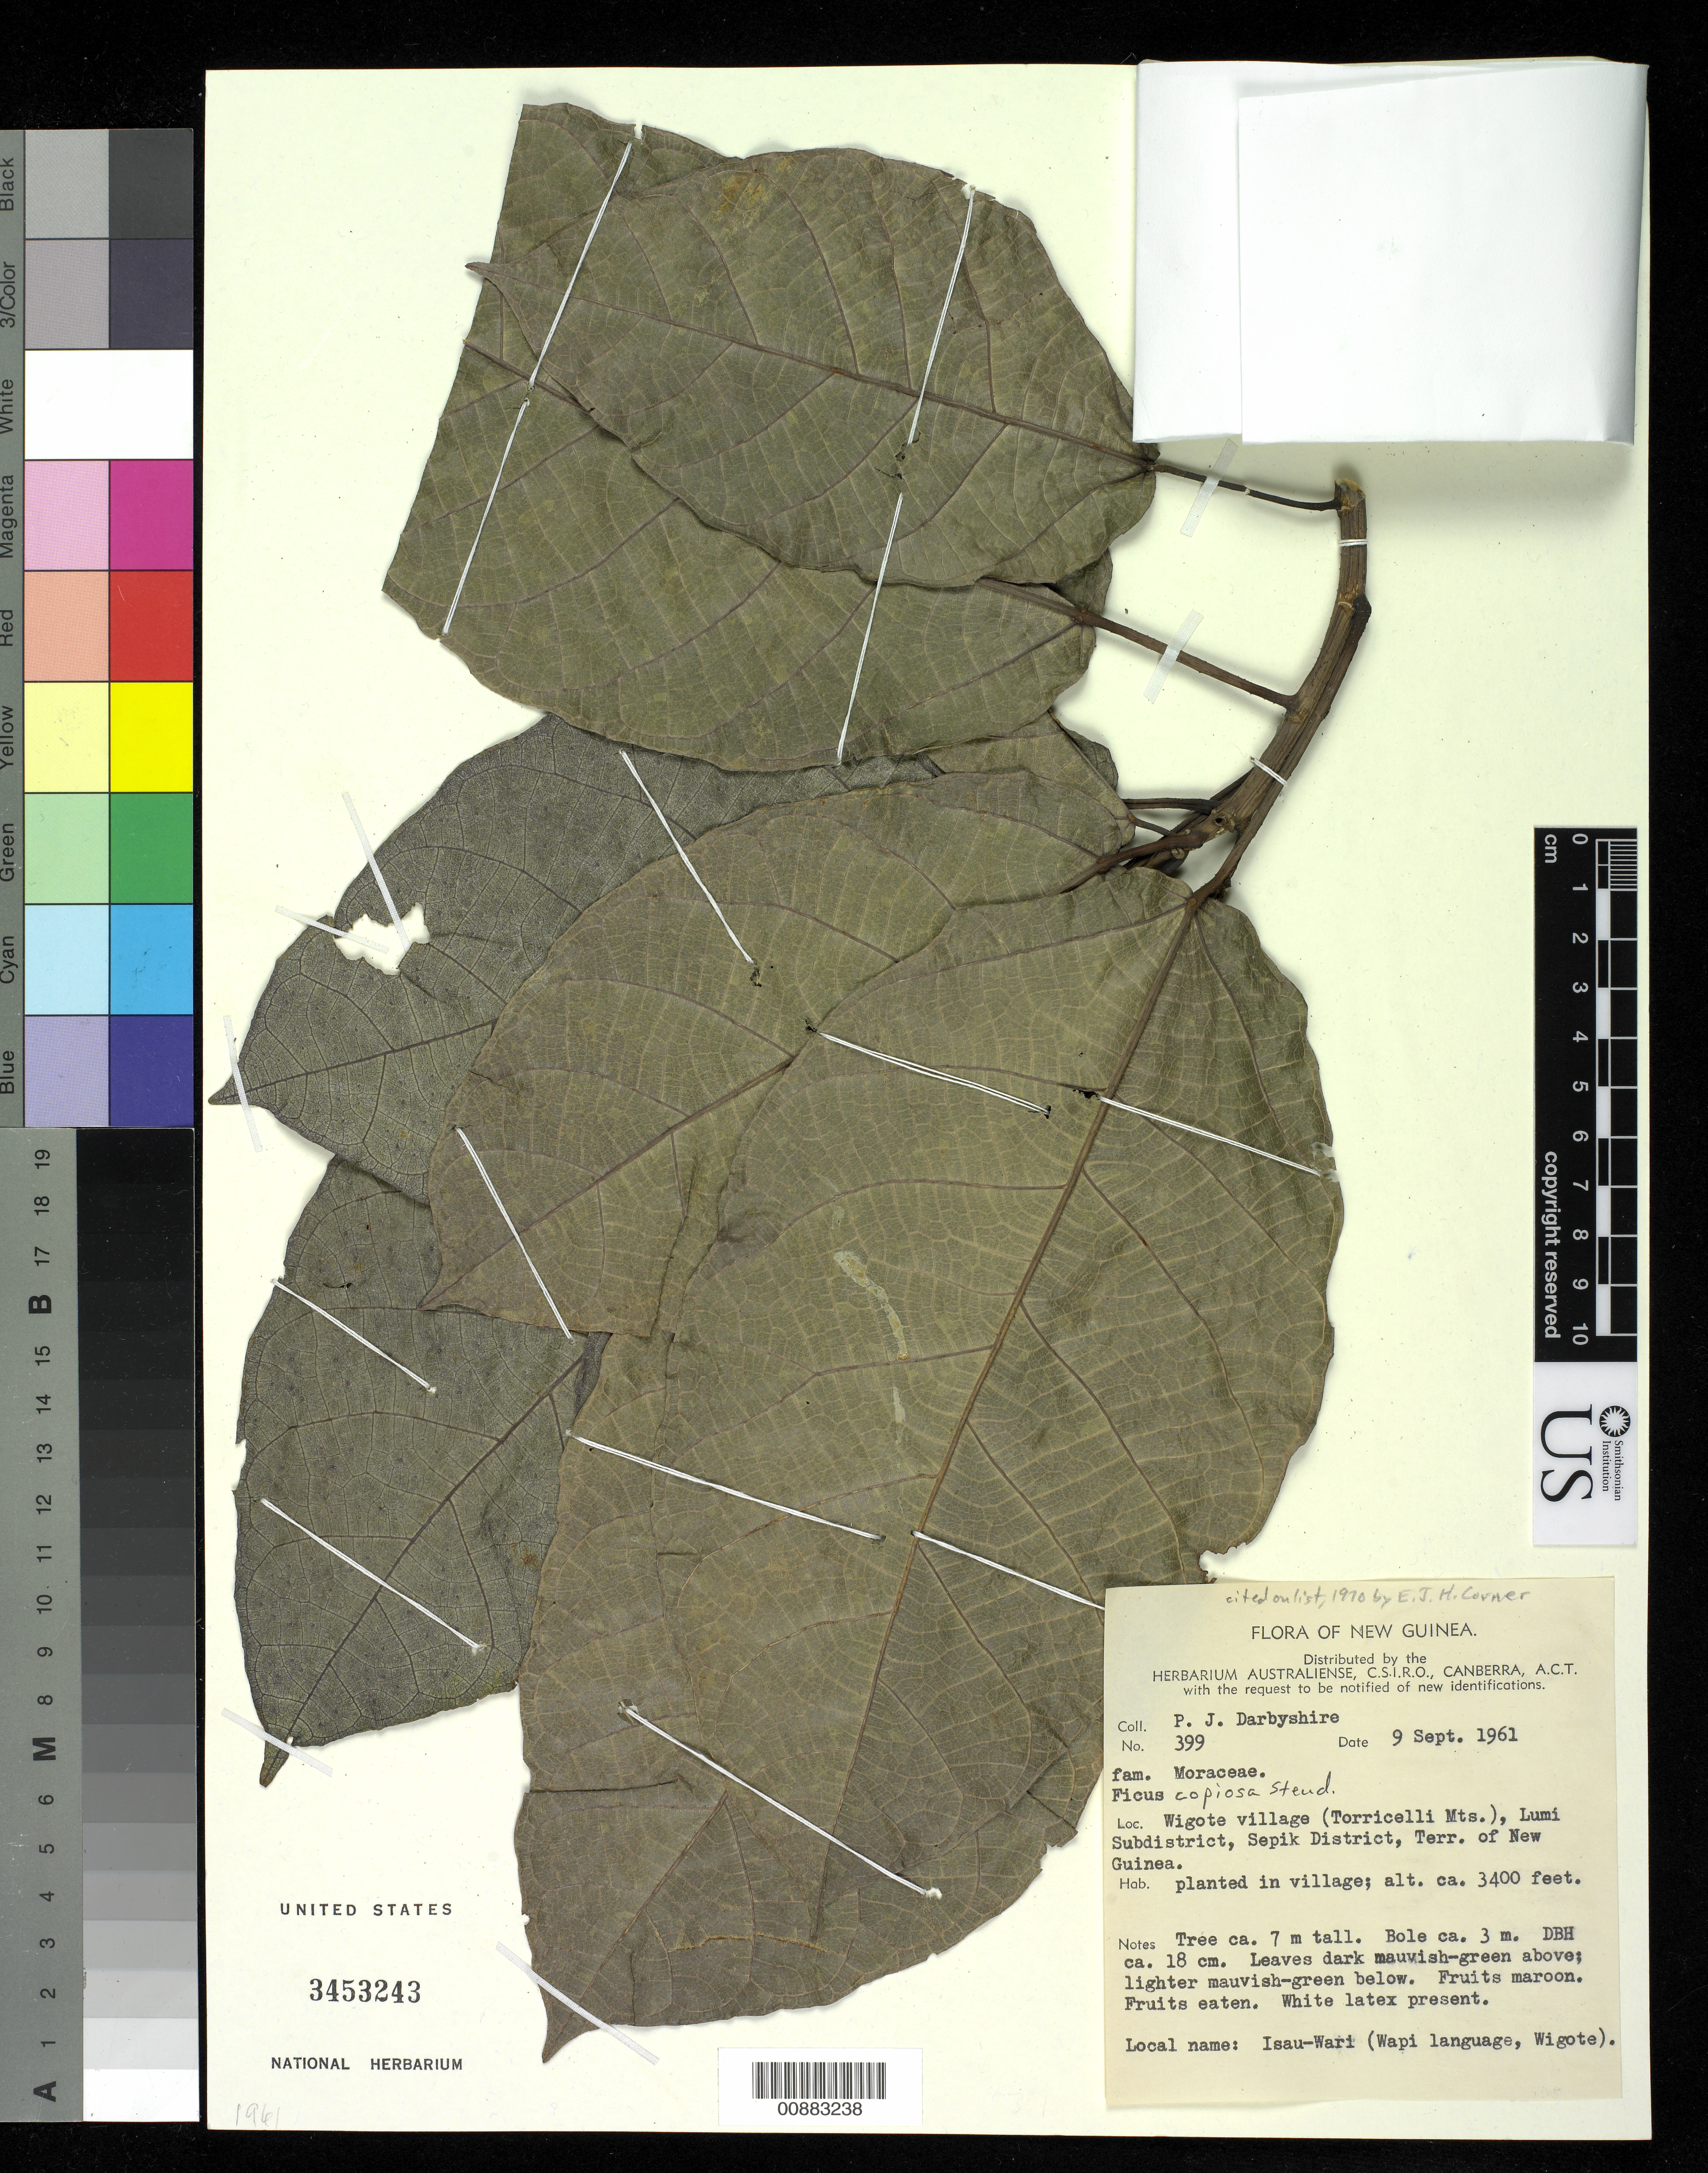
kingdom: Plantae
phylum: Tracheophyta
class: Magnoliopsida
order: Rosales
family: Moraceae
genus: Ficus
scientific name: Ficus copiosa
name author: Steud.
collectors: P. Darbyshire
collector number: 399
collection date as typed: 09 Sep 1961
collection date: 1961-09-09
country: Papua New Guinea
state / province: Sandaun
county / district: Lumi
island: New Guinea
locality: Wigote village (Torricelli Mts.), Lumi Subdistrict, Sepik District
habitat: Planted in Village.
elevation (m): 1036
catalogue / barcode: US 3453243